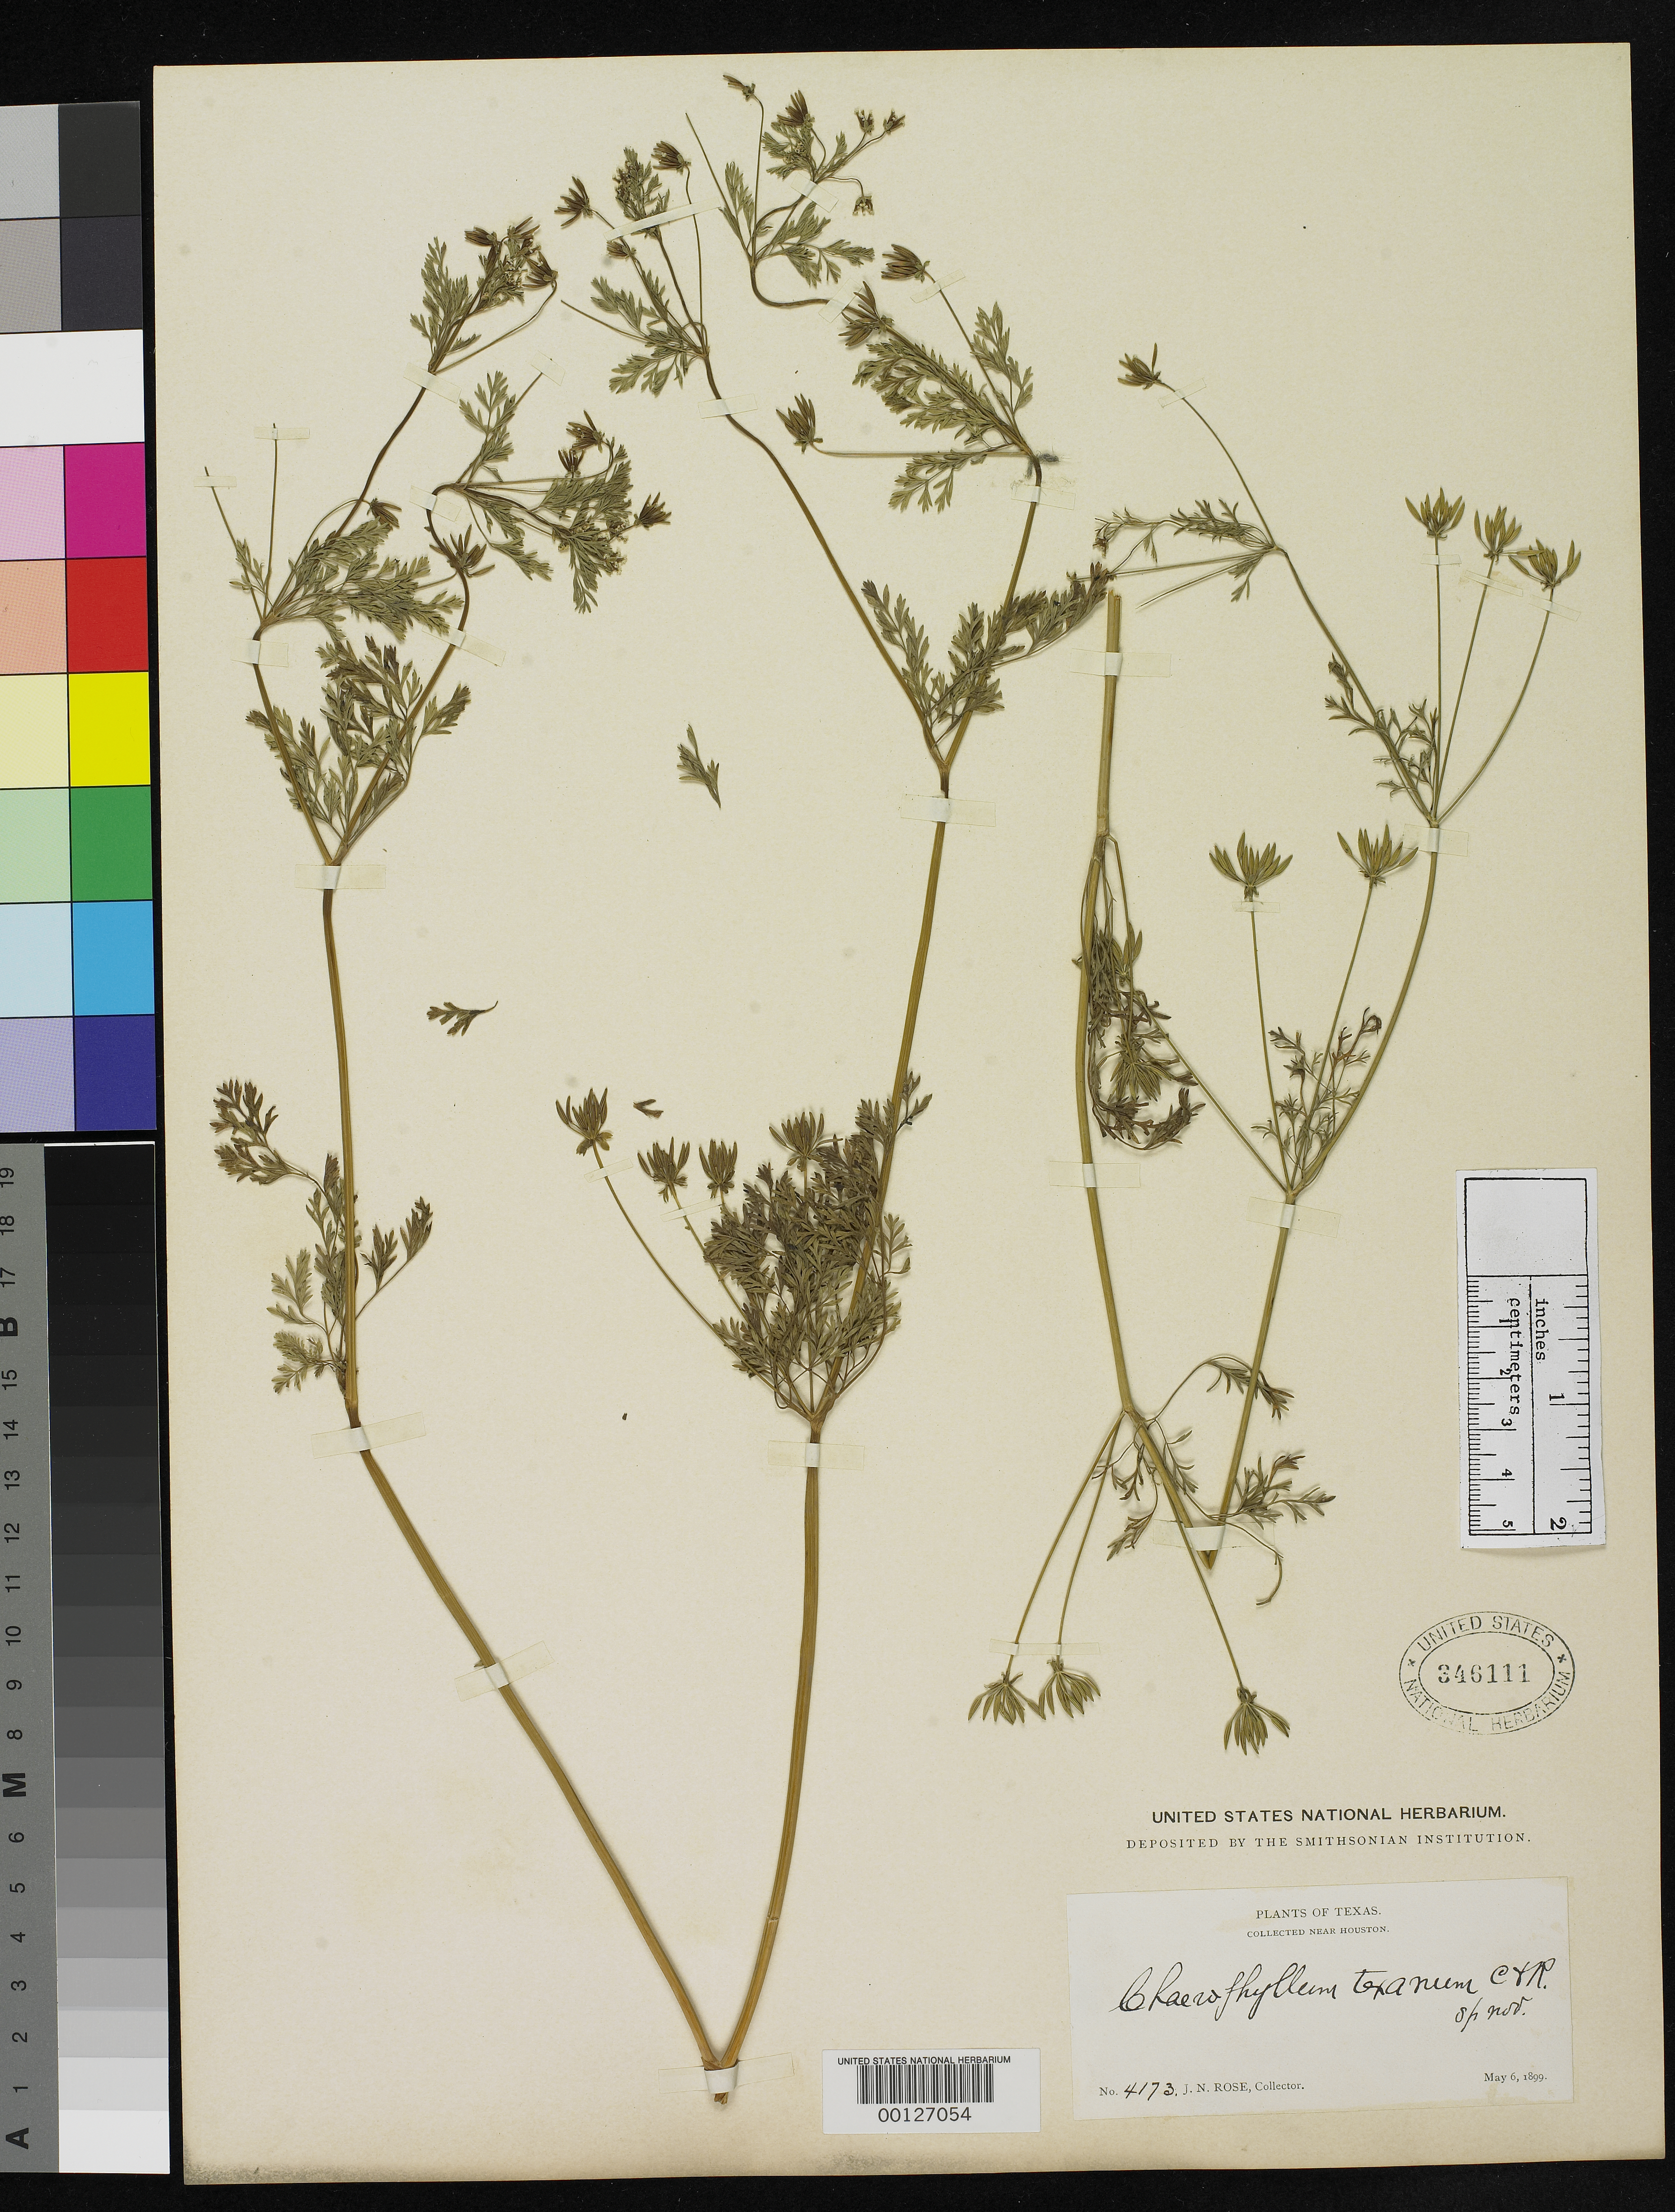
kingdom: Plantae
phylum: Tracheophyta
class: Magnoliopsida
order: Apiales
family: Apiaceae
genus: Chaerophyllum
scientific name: Chaerophyllum texanum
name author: J.M. Coult. & Rose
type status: Type Collection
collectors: J. N. Rose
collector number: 4173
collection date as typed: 06 May 1899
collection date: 1899-05-06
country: United States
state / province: Texas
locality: Near Houston.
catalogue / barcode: US 346111